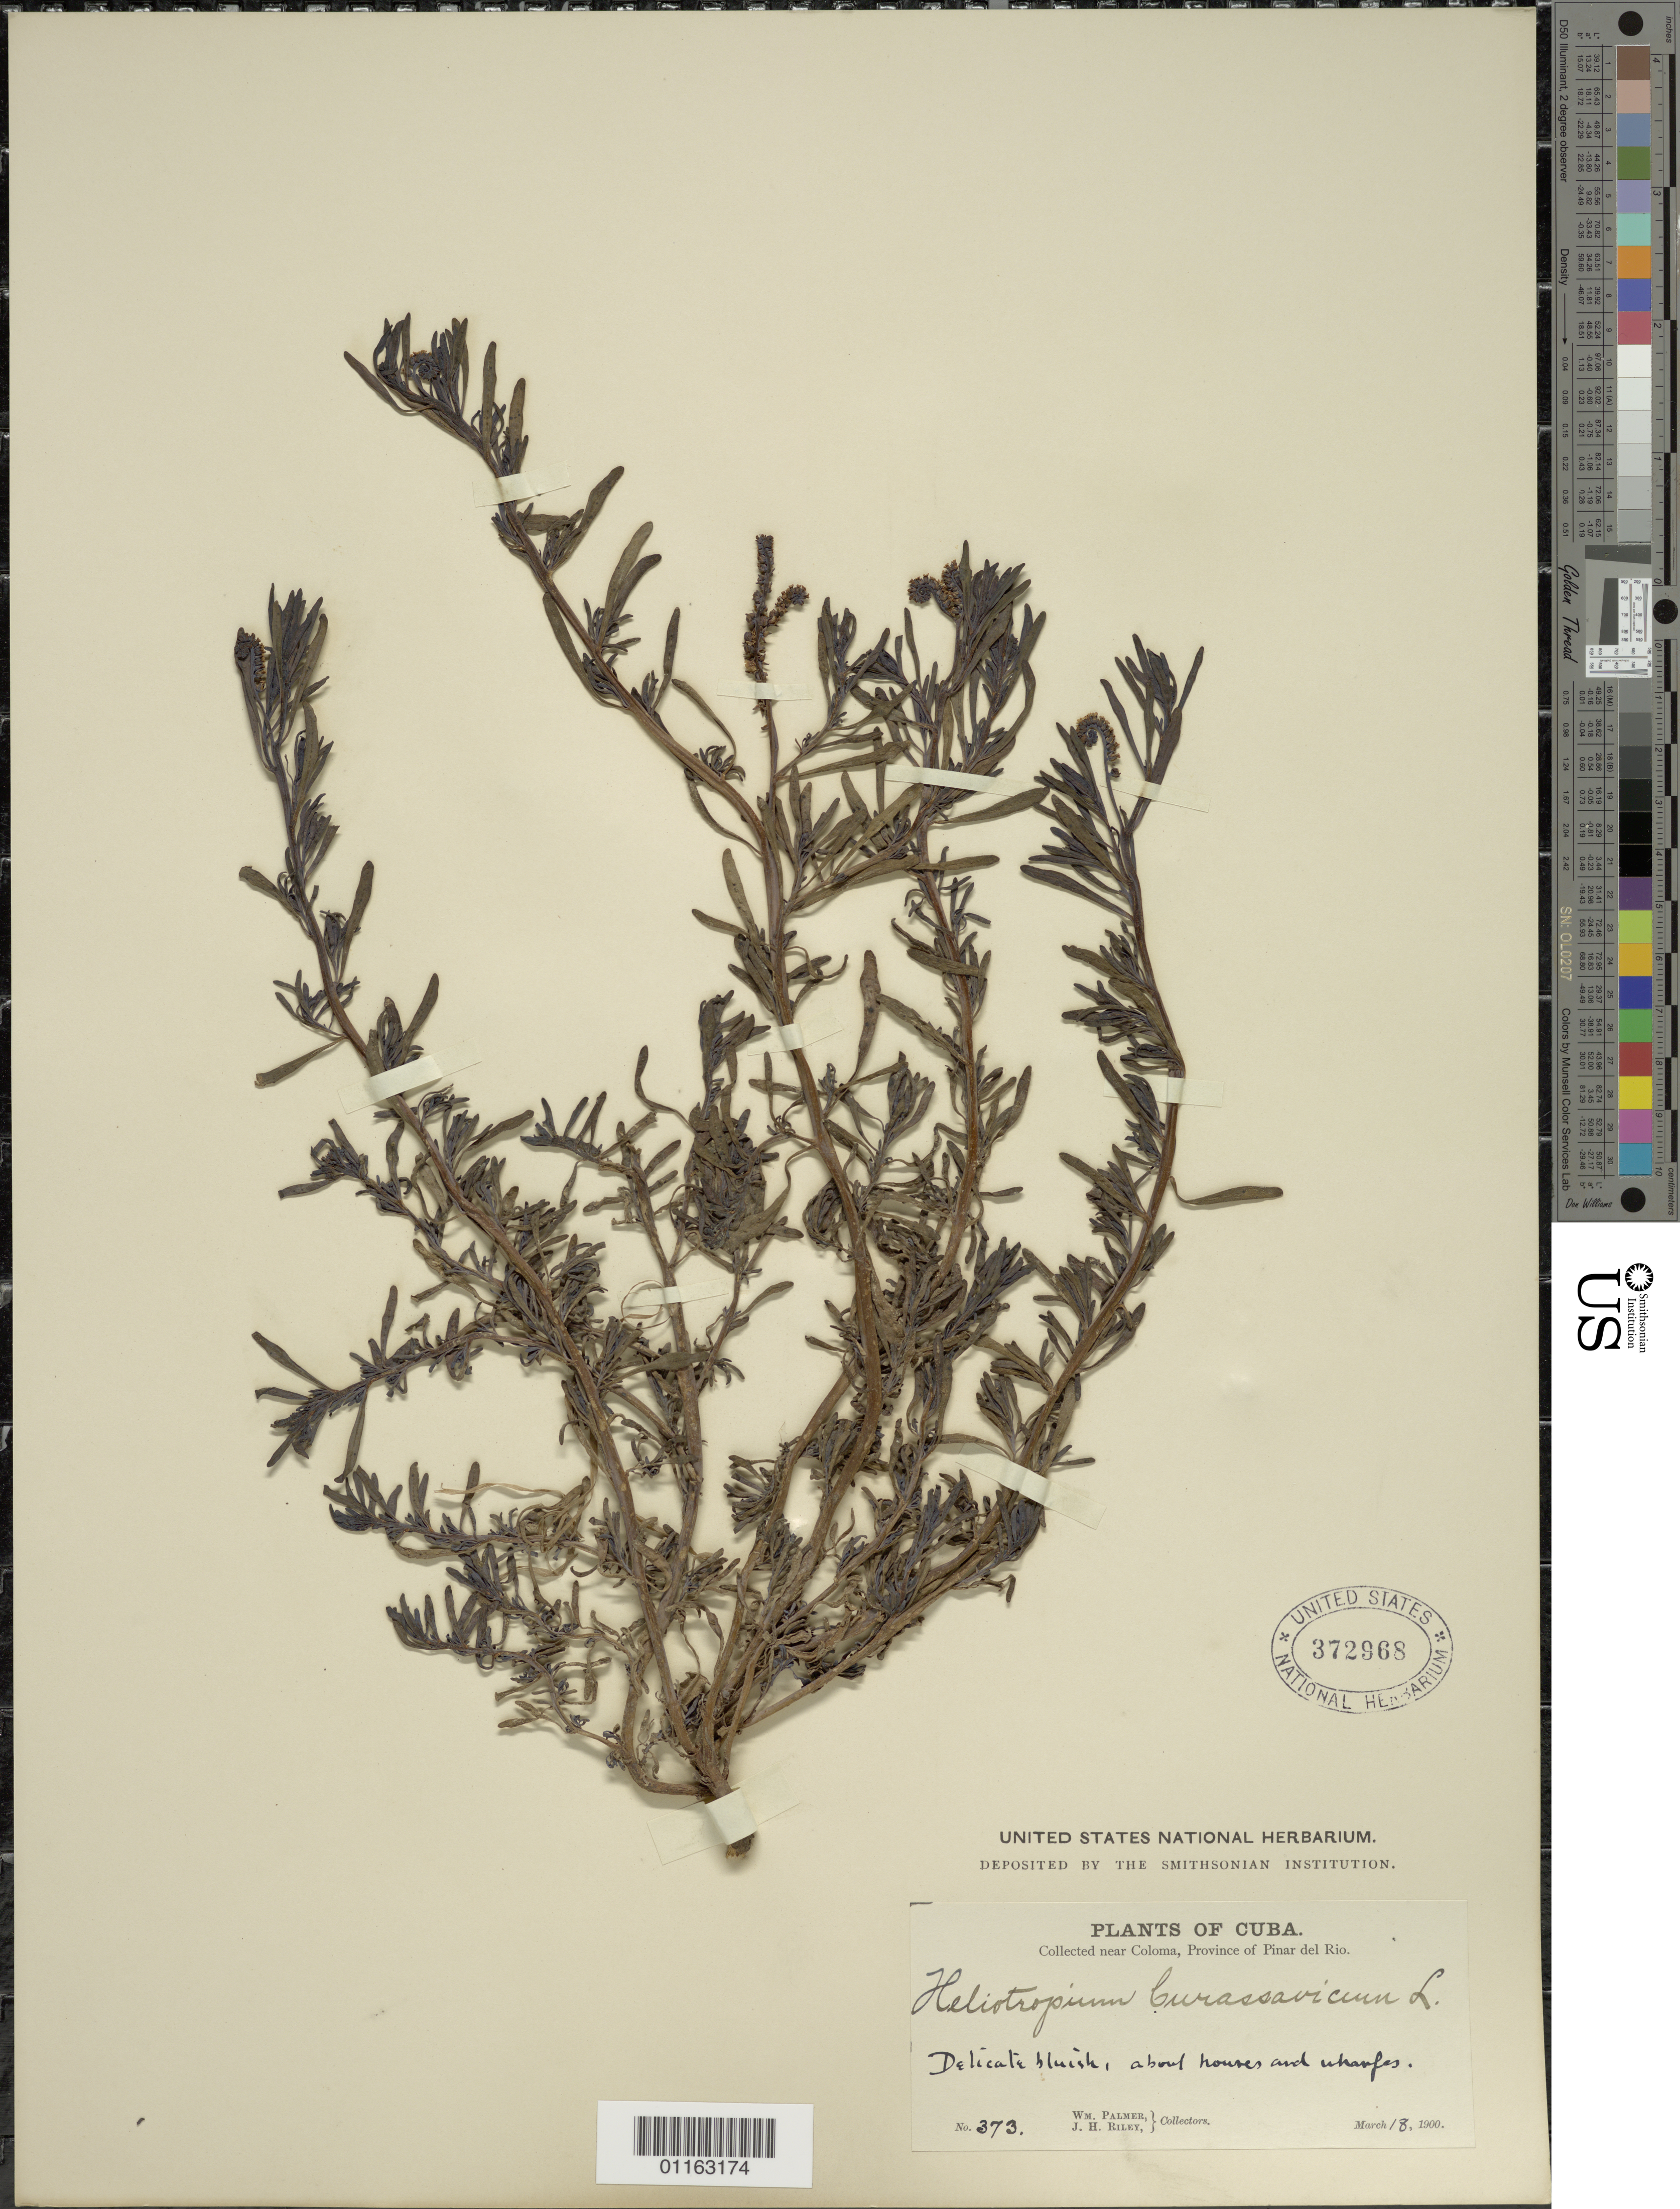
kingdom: Plantae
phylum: Tracheophyta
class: Magnoliopsida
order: Boraginales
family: Heliotropiaceae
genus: Heliotropium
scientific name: Heliotropium curassavicum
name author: L.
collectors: W. Palmer & J. H. Riley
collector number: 373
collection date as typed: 18 Mar 1900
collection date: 1900-03-18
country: Cuba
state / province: Pinar del Rio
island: Cuba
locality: near Coloma, about houses and wharfes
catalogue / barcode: US 372968